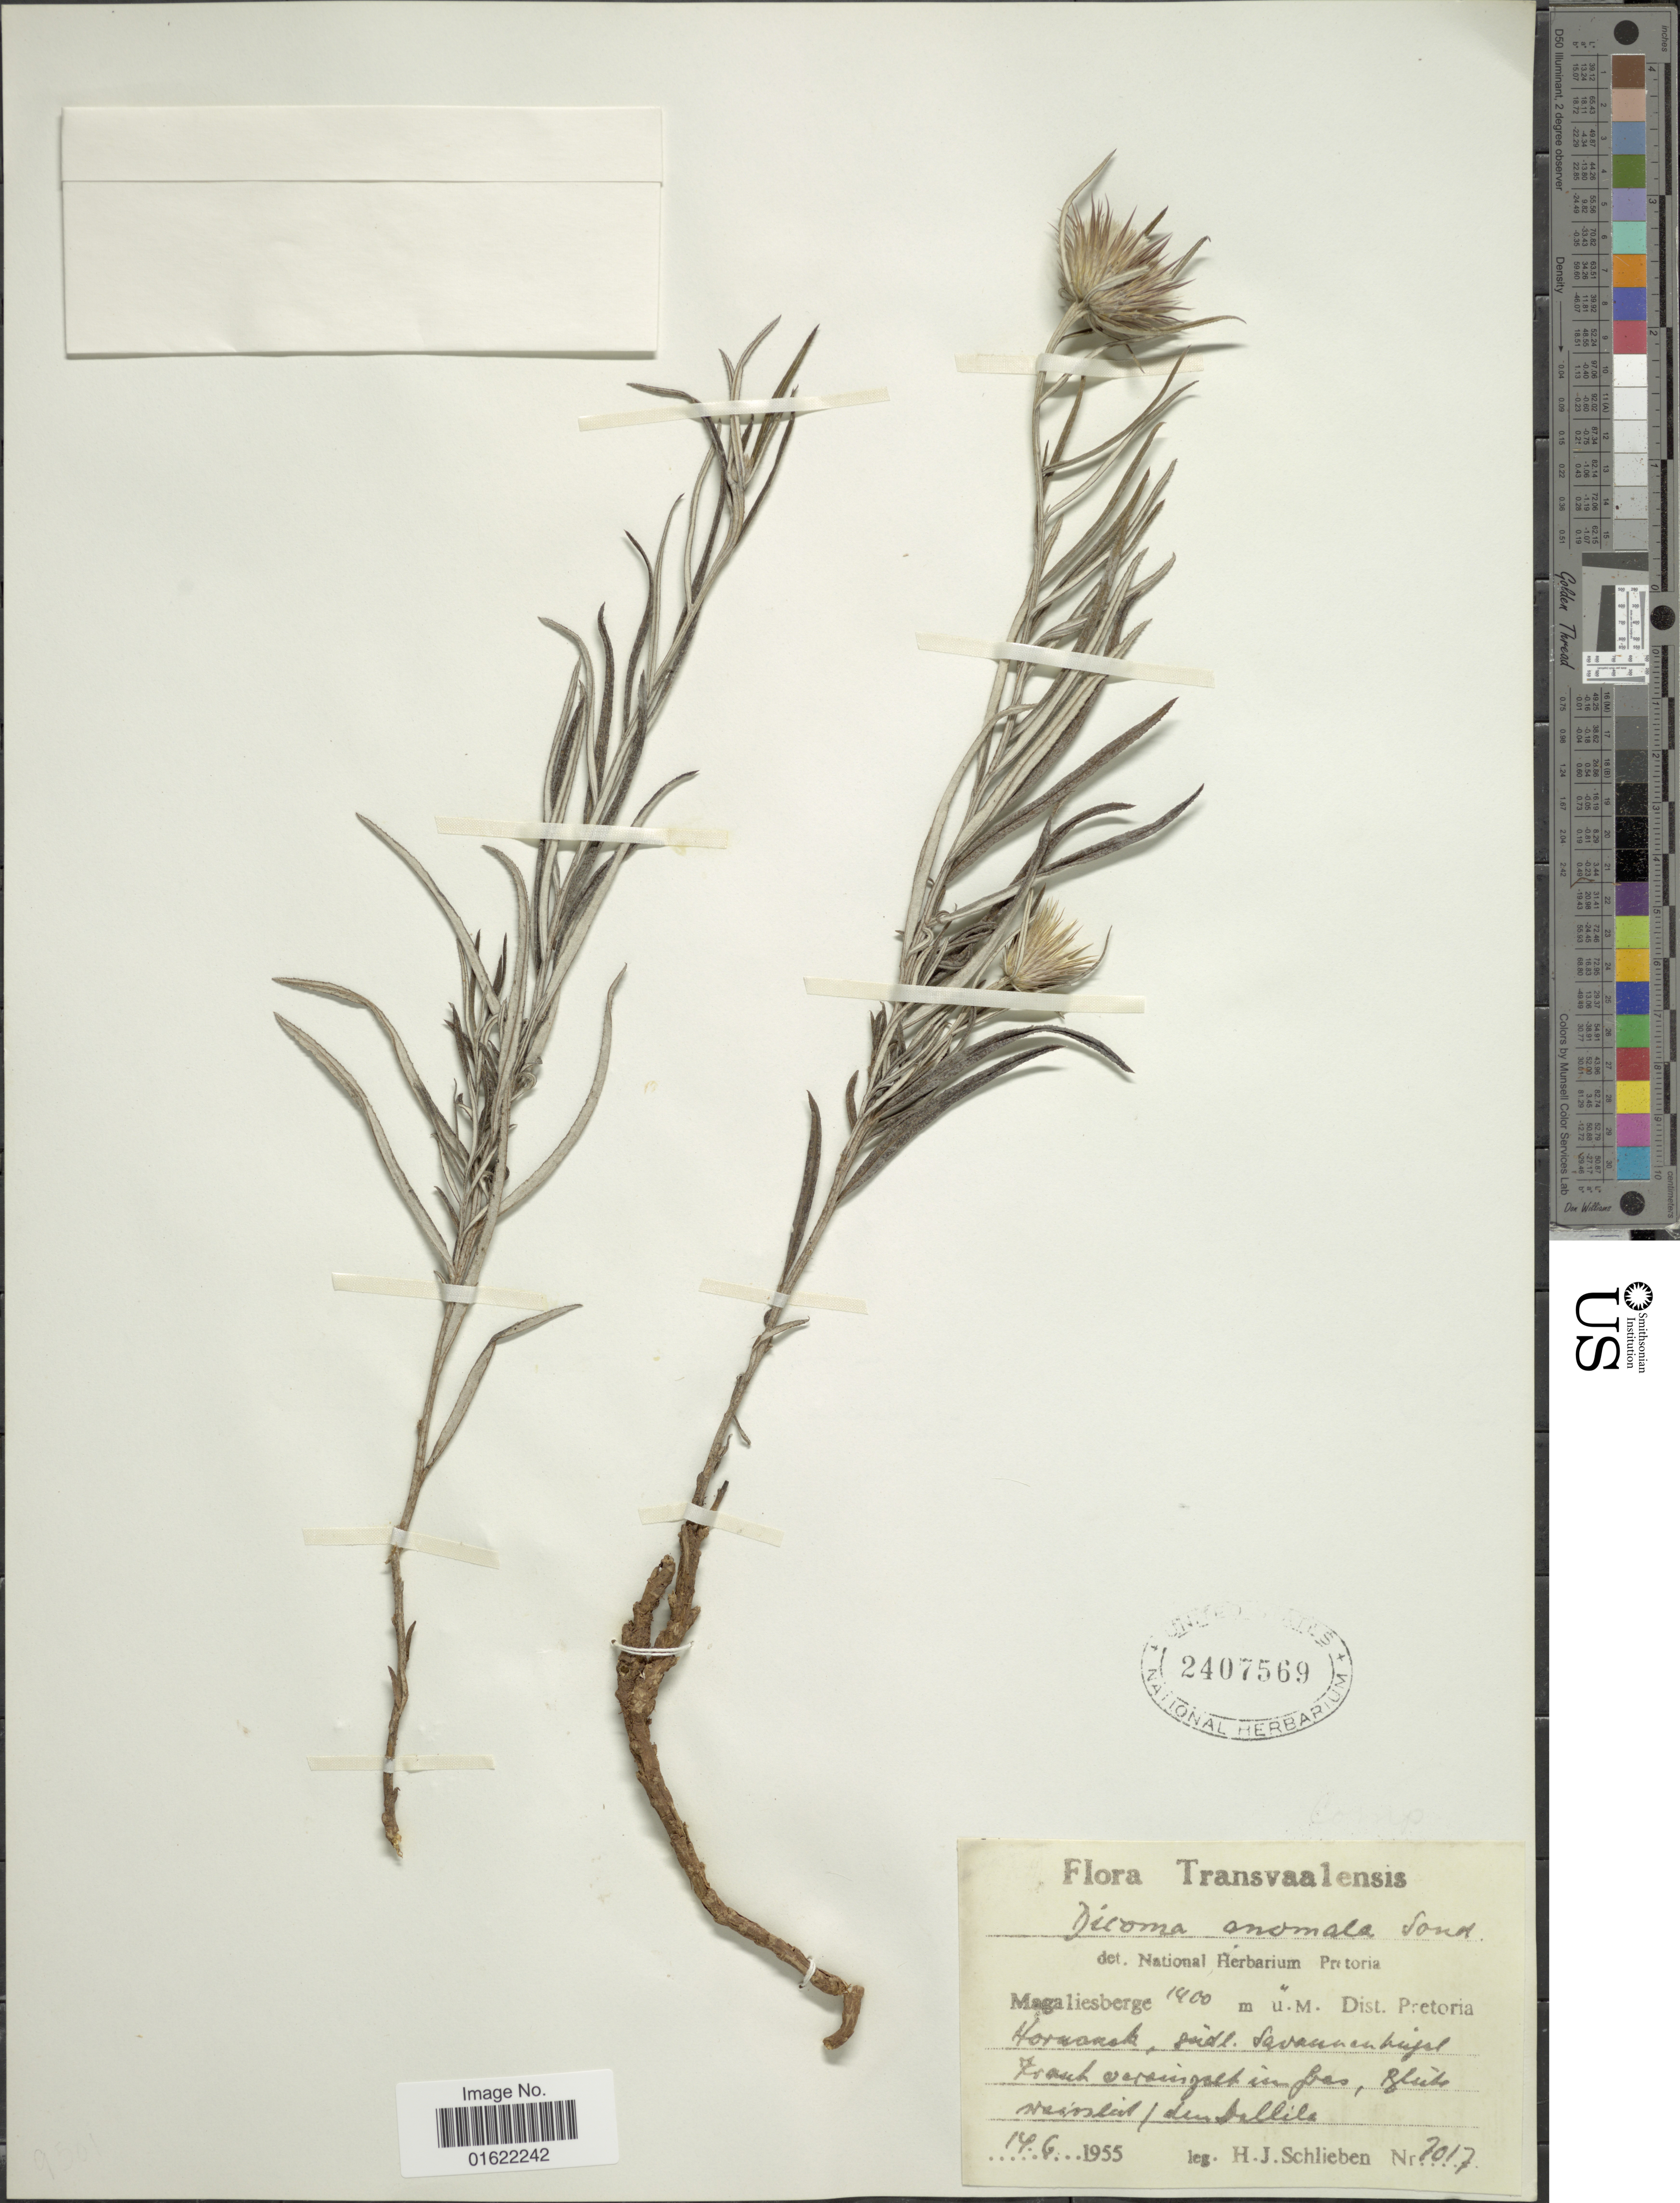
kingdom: Plantae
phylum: Tracheophyta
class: Magnoliopsida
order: Asterales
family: Asteraceae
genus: Dicoma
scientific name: Dicoma anomala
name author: Sond.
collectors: H. J. Schlieben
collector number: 7017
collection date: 1955-06-14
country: South Africa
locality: Transvaalensis. Magaliesberge. Dist. Pretoria. Hornsnek, südl. Savanne hügel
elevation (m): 1400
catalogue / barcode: US 2407569